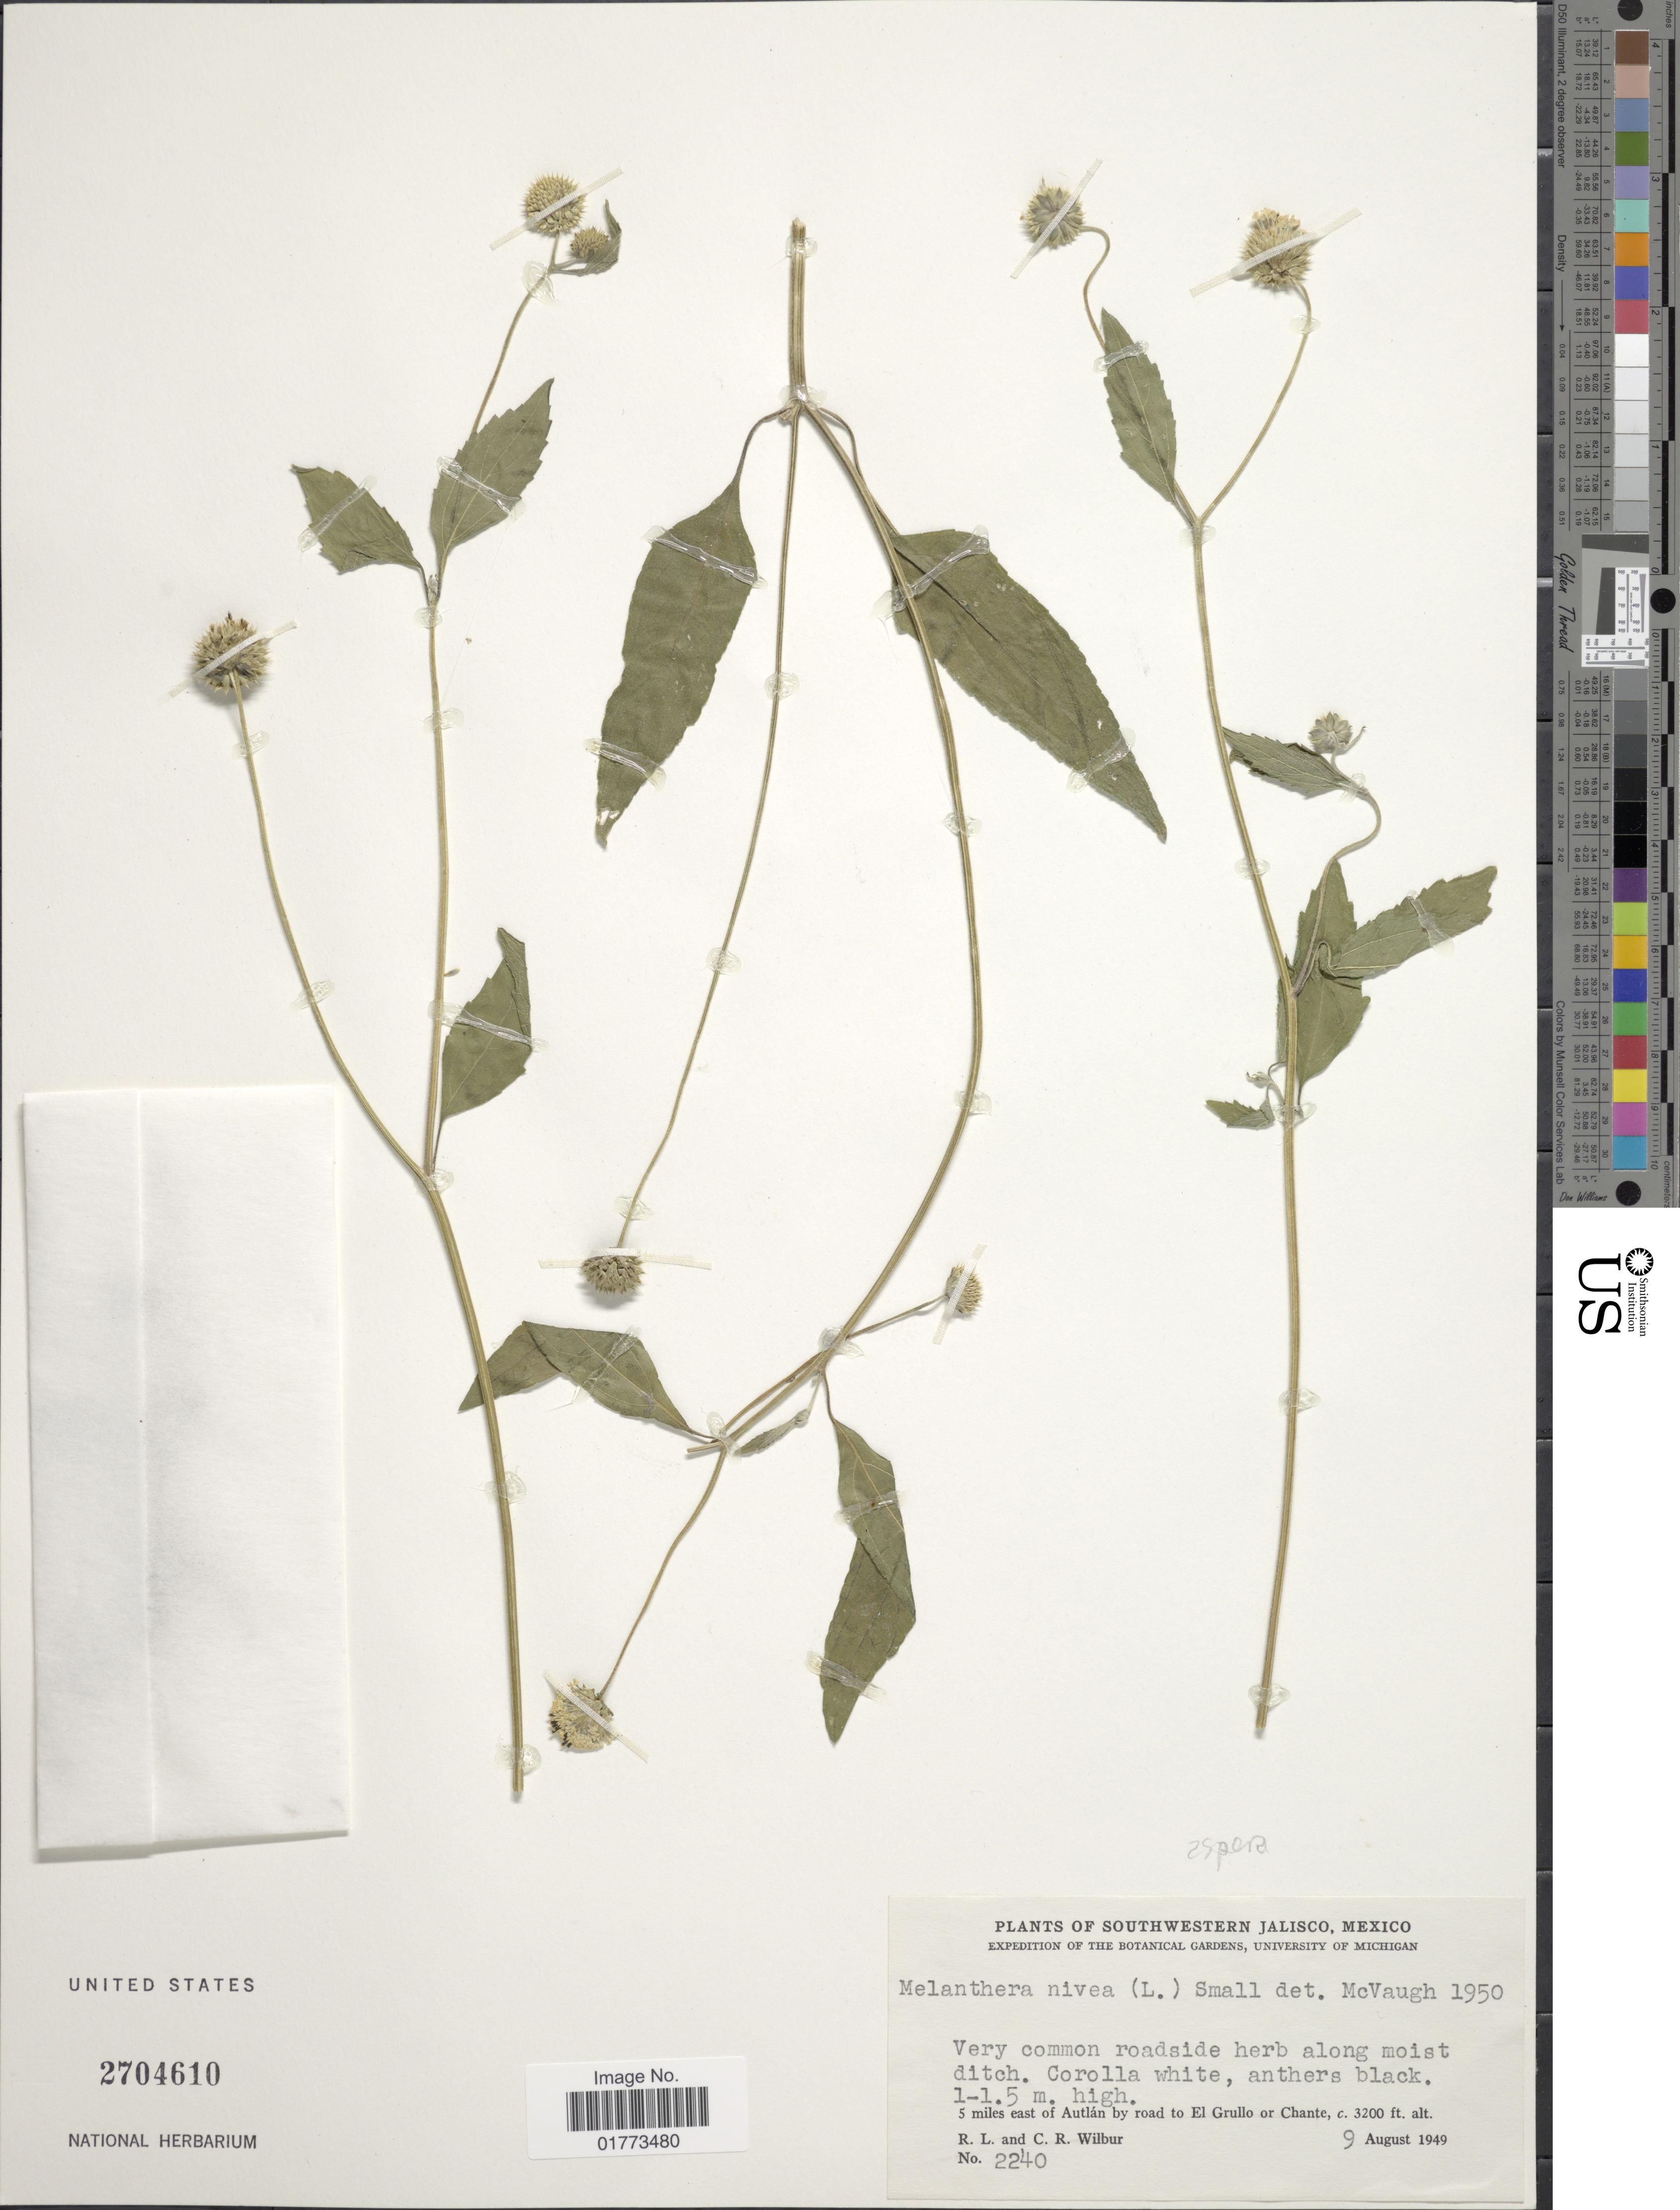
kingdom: Plantae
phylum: Tracheophyta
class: Magnoliopsida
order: Asterales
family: Asteraceae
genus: Melanthera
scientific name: Melanthera nivea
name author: (L.) Small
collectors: R. L. Wilbur & C. Wilbur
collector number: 2240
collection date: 1949-08-09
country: Mexico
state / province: Jalisco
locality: Southwestern Jalisco, 5 miles east of Autlán by road to El Grullo or Chante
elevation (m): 975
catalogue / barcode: US 2704610